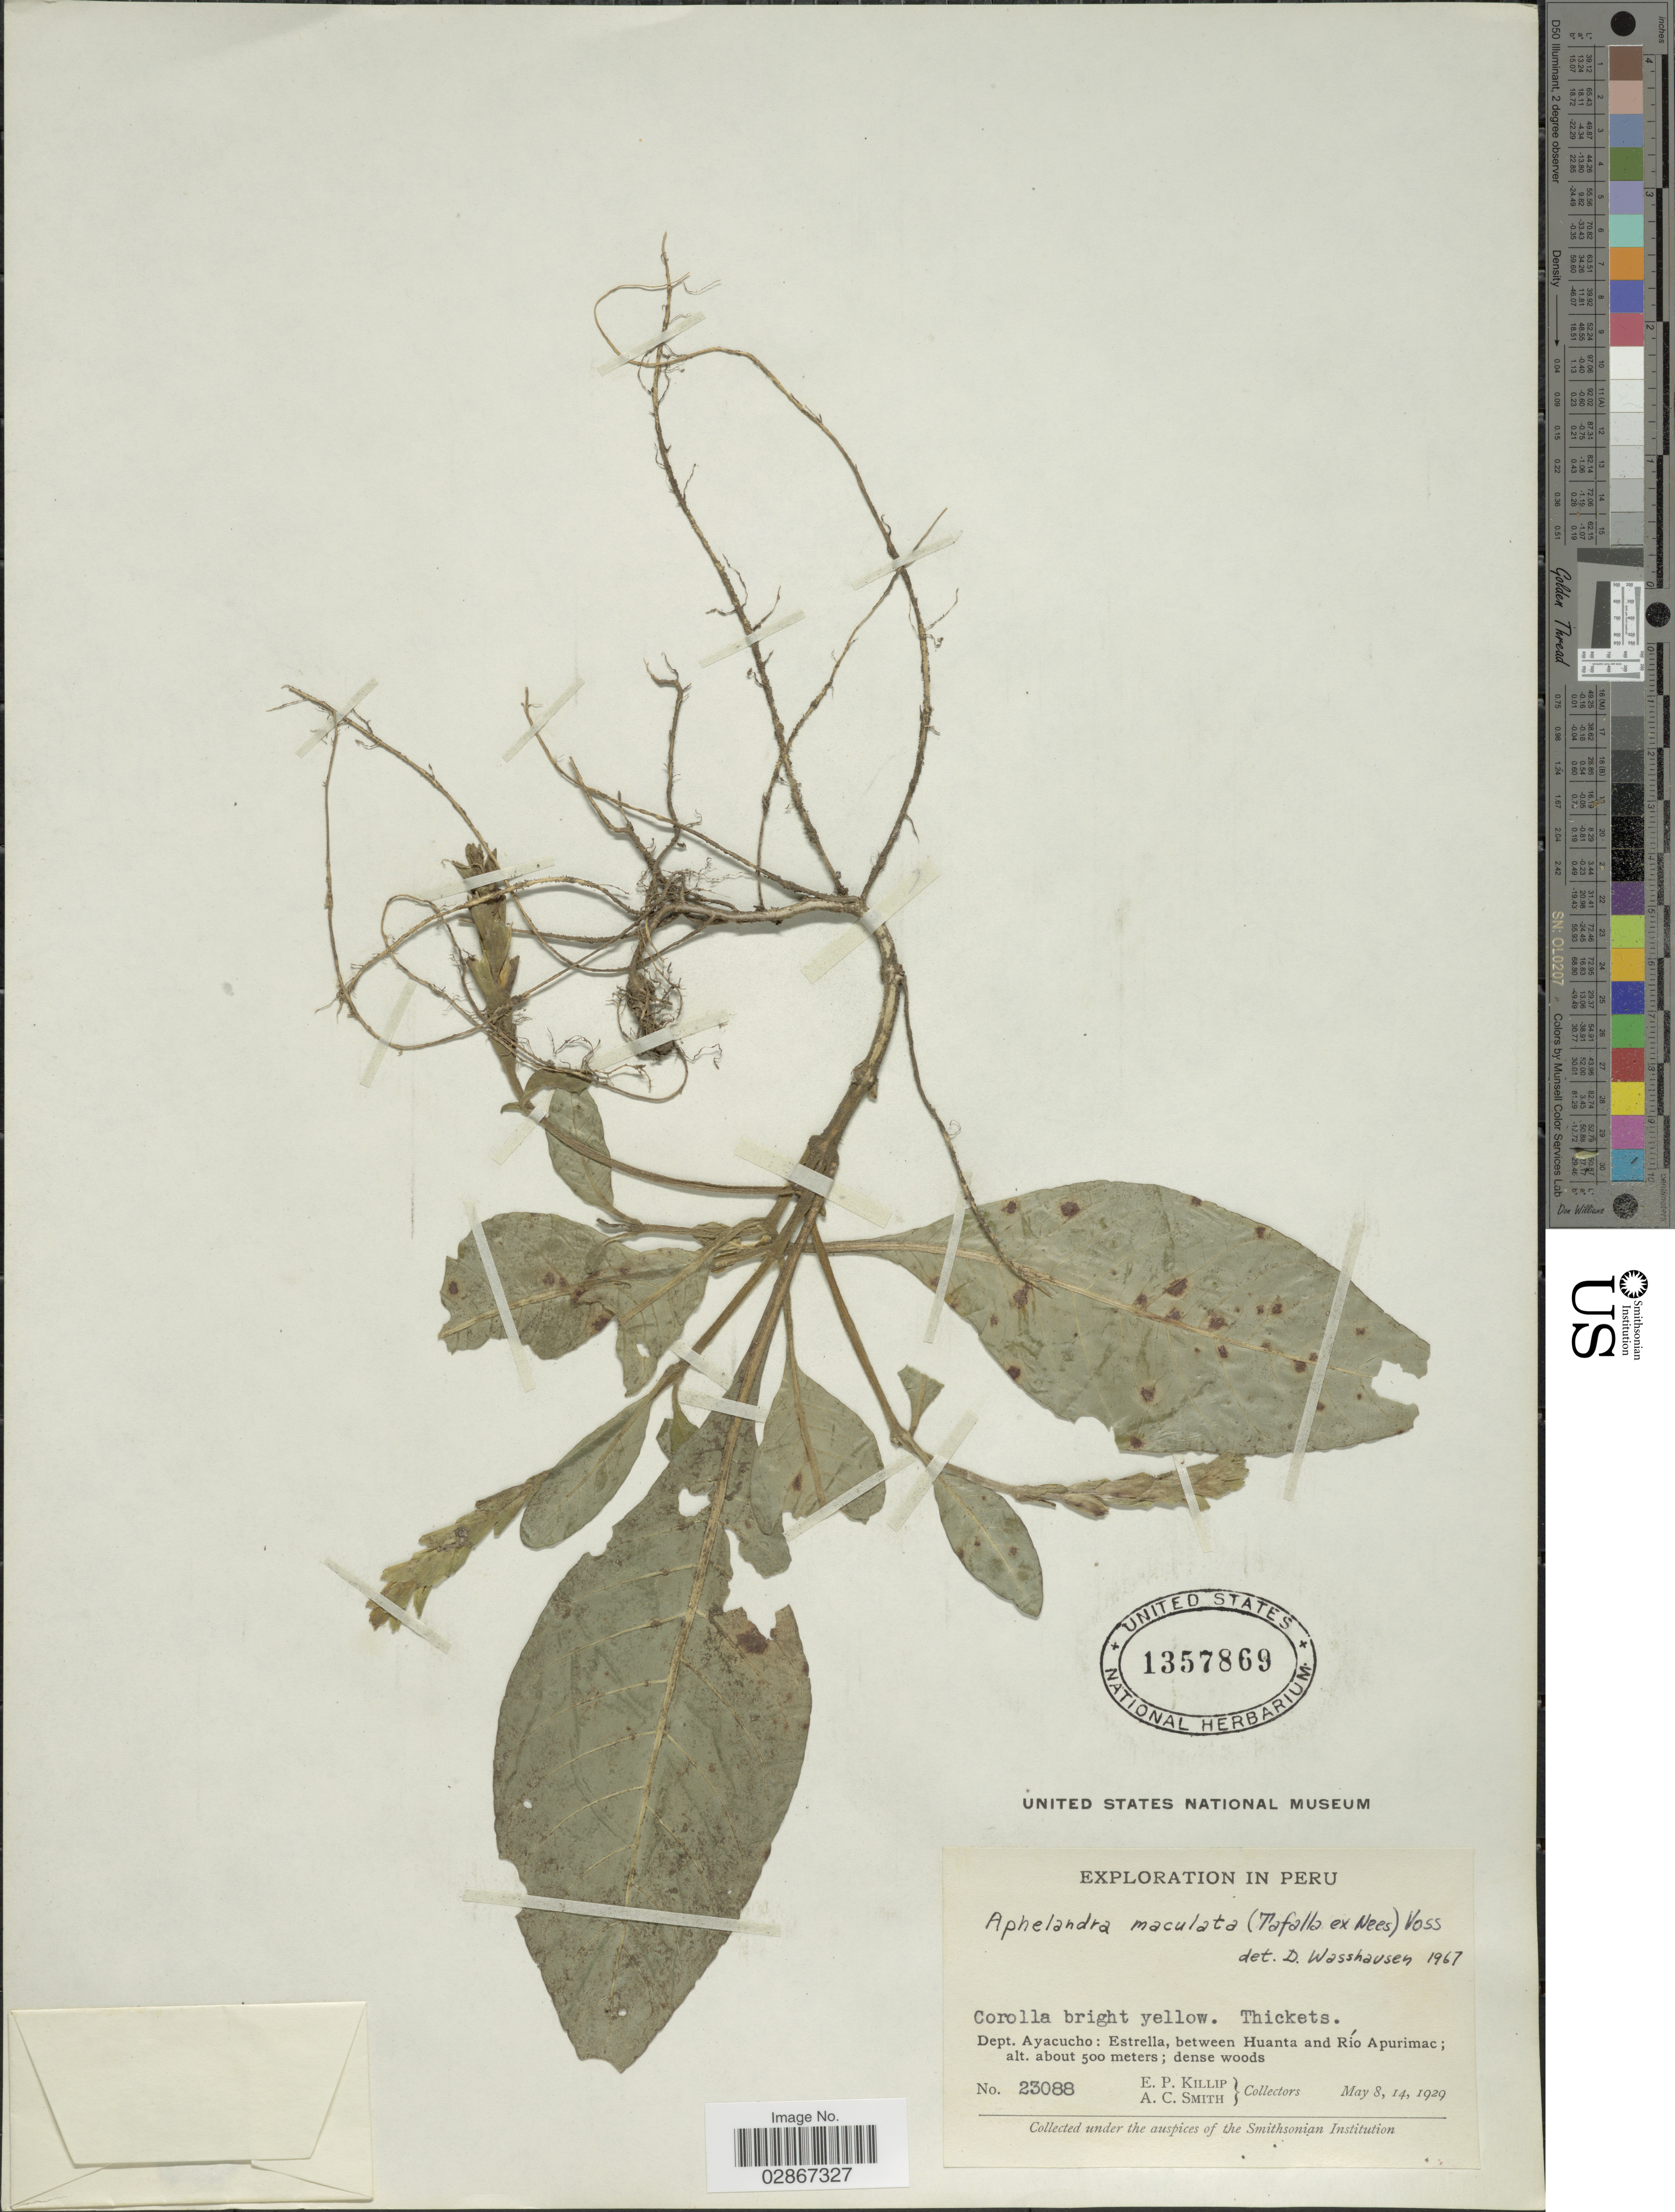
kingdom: Plantae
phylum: Tracheophyta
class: Magnoliopsida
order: Lamiales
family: Acanthaceae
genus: Aphelandra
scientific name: Aphelandra maculata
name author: (Tafalla ex Nees) Voss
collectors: E. P. Killip & A. C. Smith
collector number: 23088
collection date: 1929-05-08/1929-05-14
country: Peru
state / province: Ayacucho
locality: Dept. Ayacucho: Estrella, between Huanta and Río Apuricac.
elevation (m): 500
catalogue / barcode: US 1357869